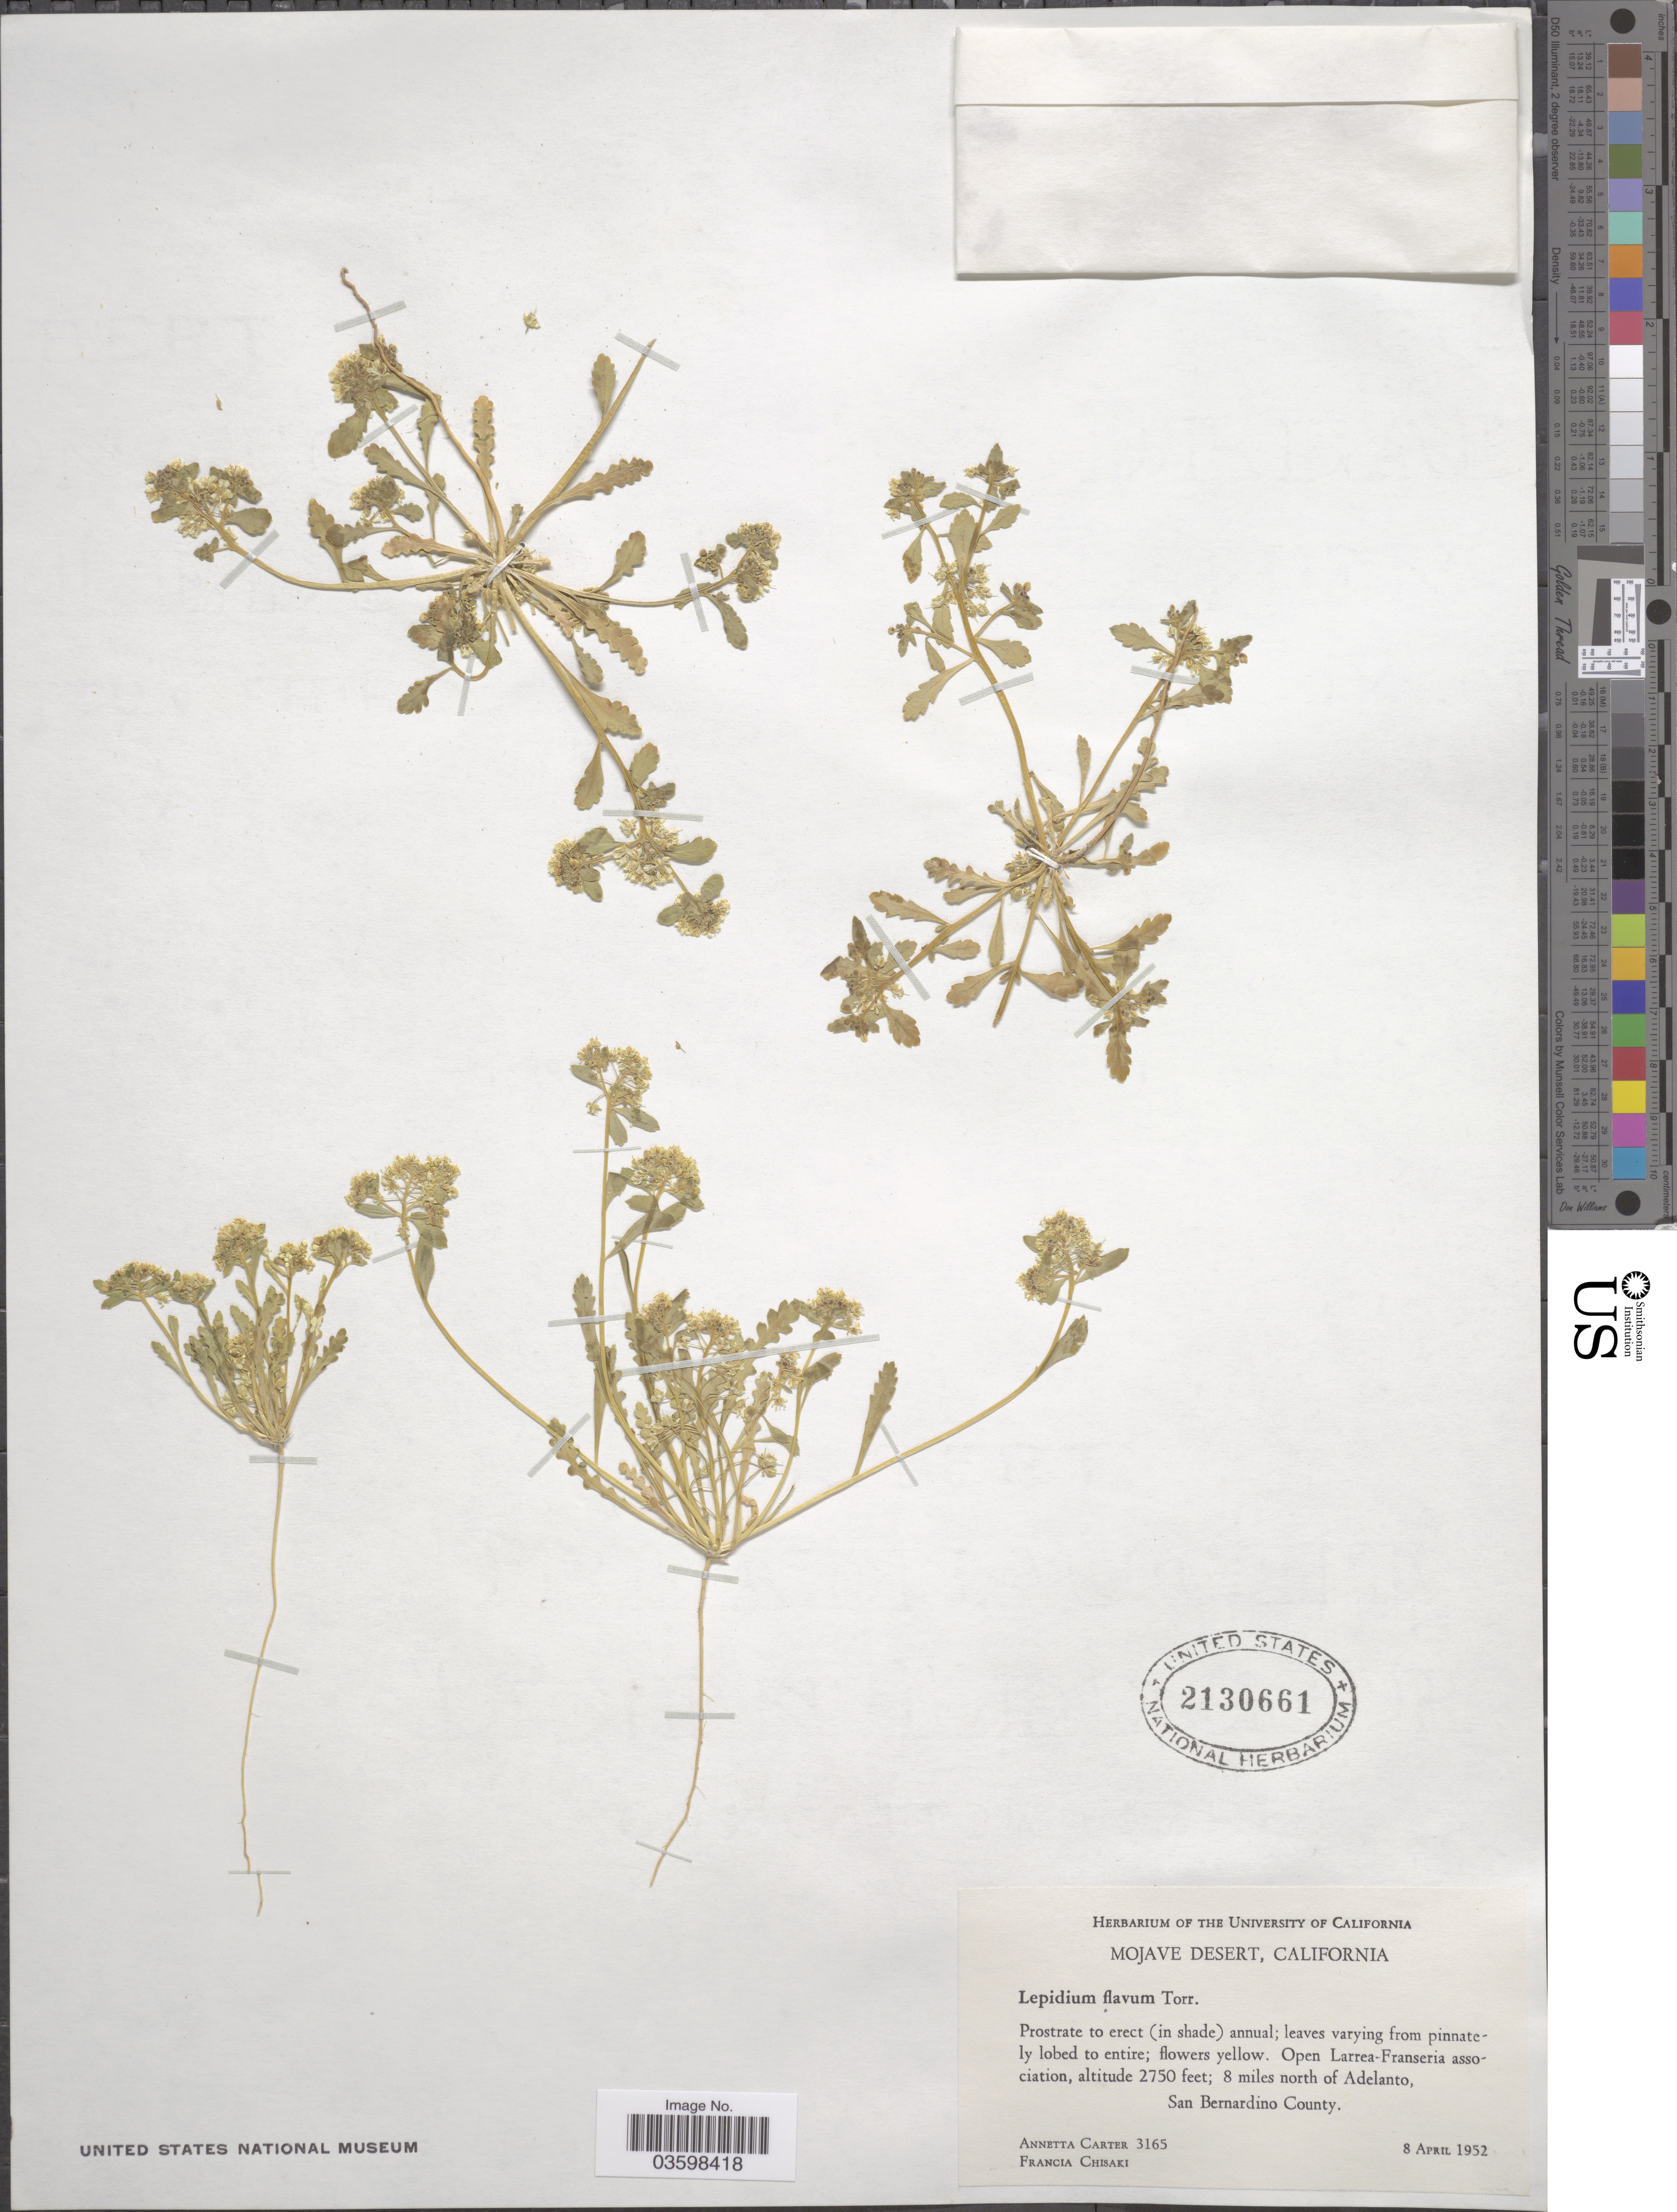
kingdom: Plantae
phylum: Tracheophyta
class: Magnoliopsida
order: Brassicales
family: Brassicaceae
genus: Lepidium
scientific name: Lepidium flavum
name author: Torr.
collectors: A. Carter & F. Chisaki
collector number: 3165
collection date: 1952-04-08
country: United States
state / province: California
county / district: San Bernardino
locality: Mojave Desert. 8 miles north of Adelanto, San Bernardino County.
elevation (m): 838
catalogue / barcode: US 2130661